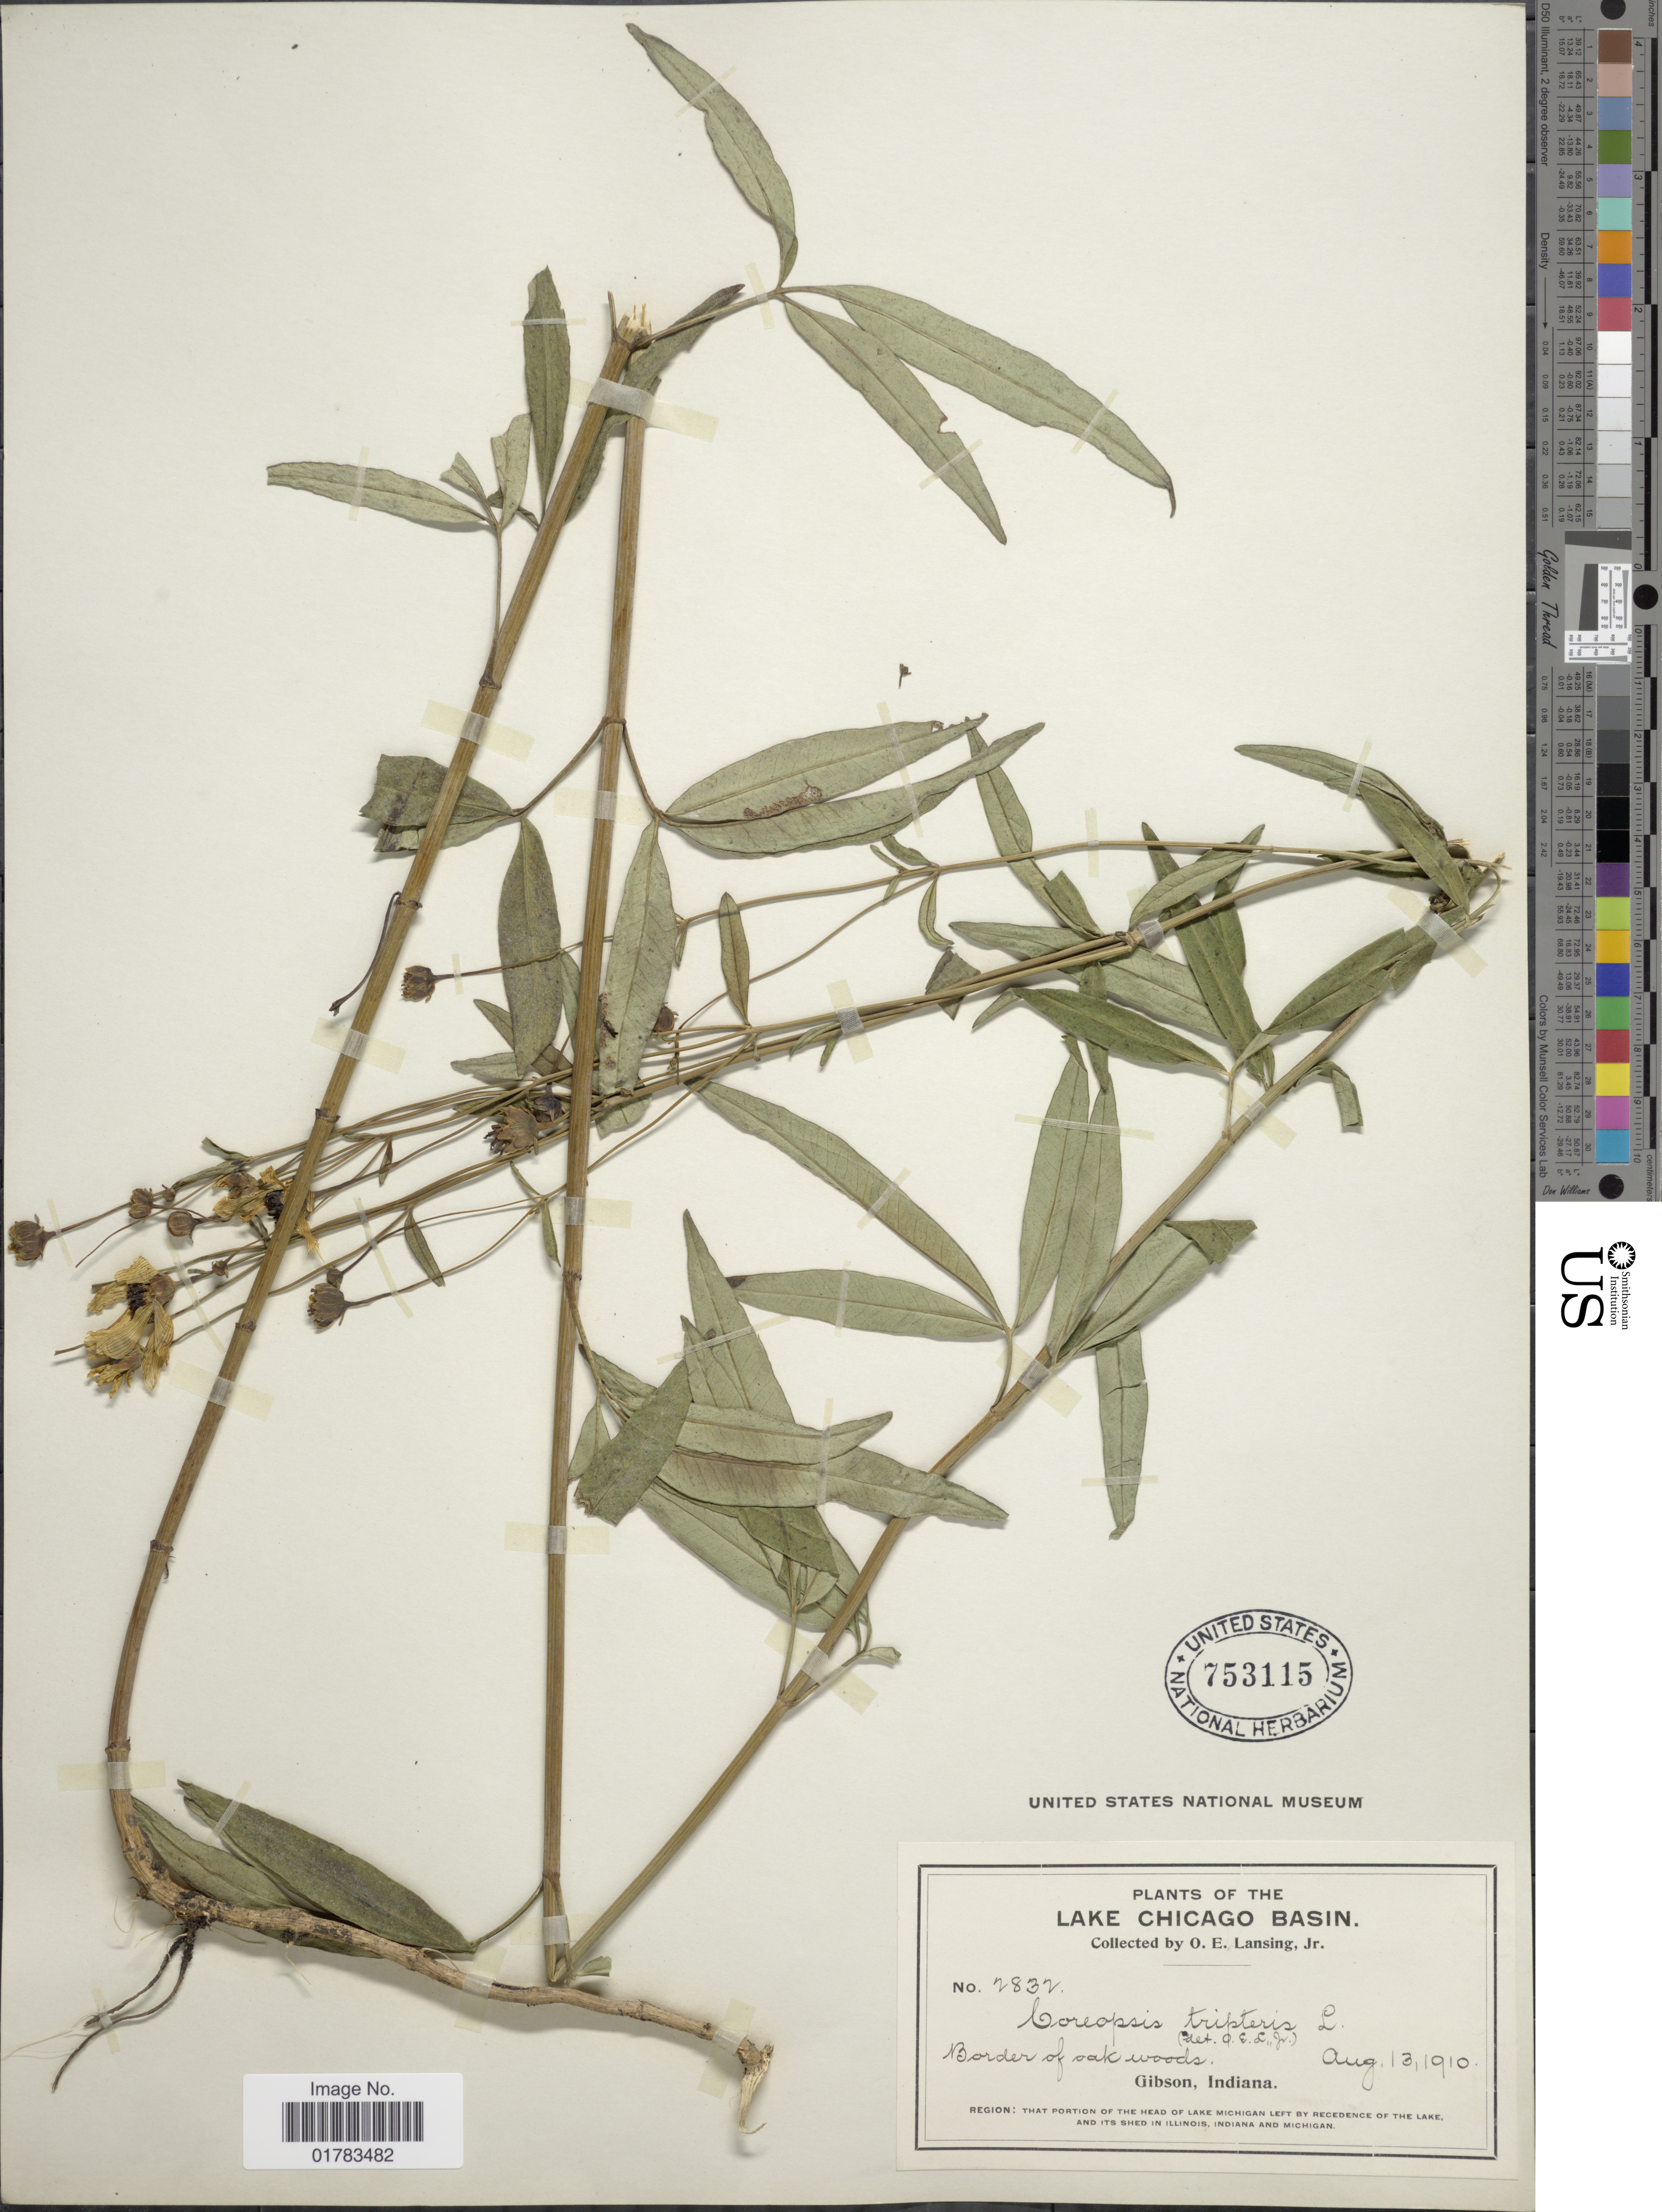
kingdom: Plantae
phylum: Tracheophyta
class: Magnoliopsida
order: Asterales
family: Asteraceae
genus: Coreopsis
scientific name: Coreopsis tripteris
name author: L.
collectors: O. E. Lansing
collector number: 2832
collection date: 1910-08-13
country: United States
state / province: Indiana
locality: Lake Chicago basin, Gibson, Region: That portion of the head of Lake Michigan left by recedence of the lek, and its shed in Illinois, Indiana and Michigan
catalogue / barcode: US 753115